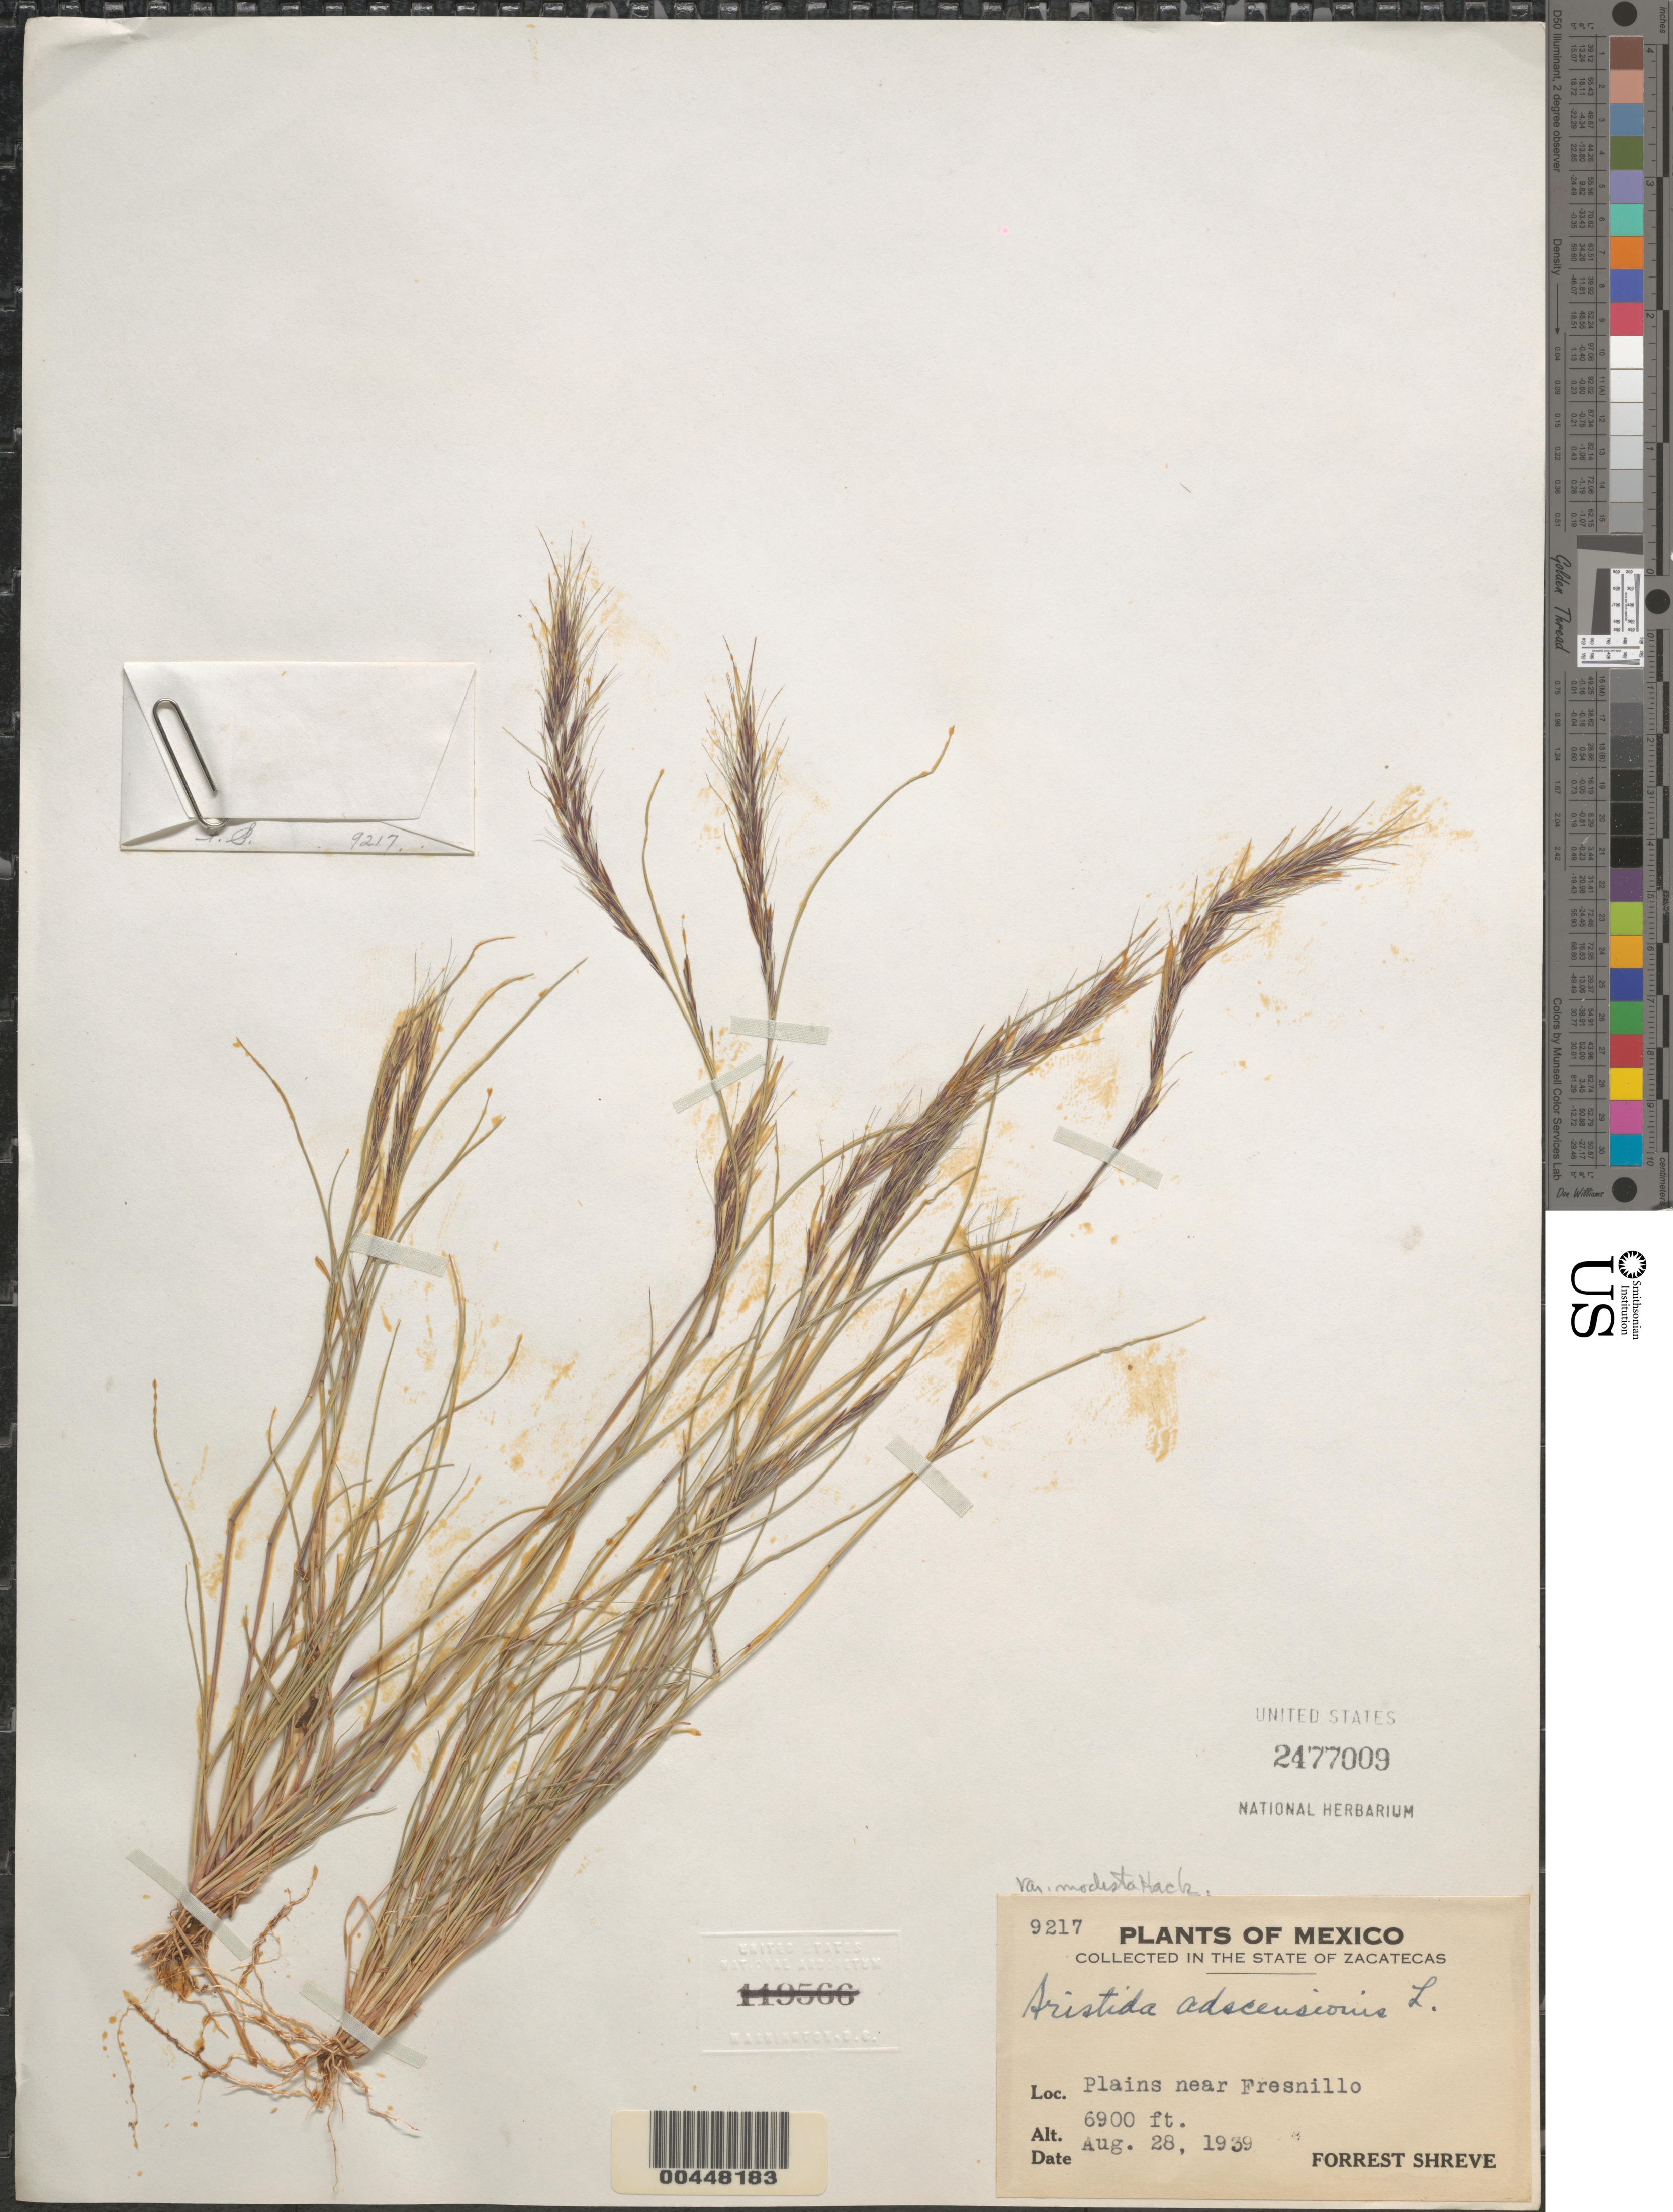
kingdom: Plantae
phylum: Tracheophyta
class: Liliopsida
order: Poales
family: Poaceae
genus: Aristida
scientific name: Aristida adscensionis var. modesta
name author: Hack. in Stuck.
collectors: F. Shreve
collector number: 9217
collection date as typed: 28 Aug 1939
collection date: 1939-08-28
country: Mexico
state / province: Zacatecas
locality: Plains near Fresnillo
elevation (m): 2103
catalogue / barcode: US 2477009